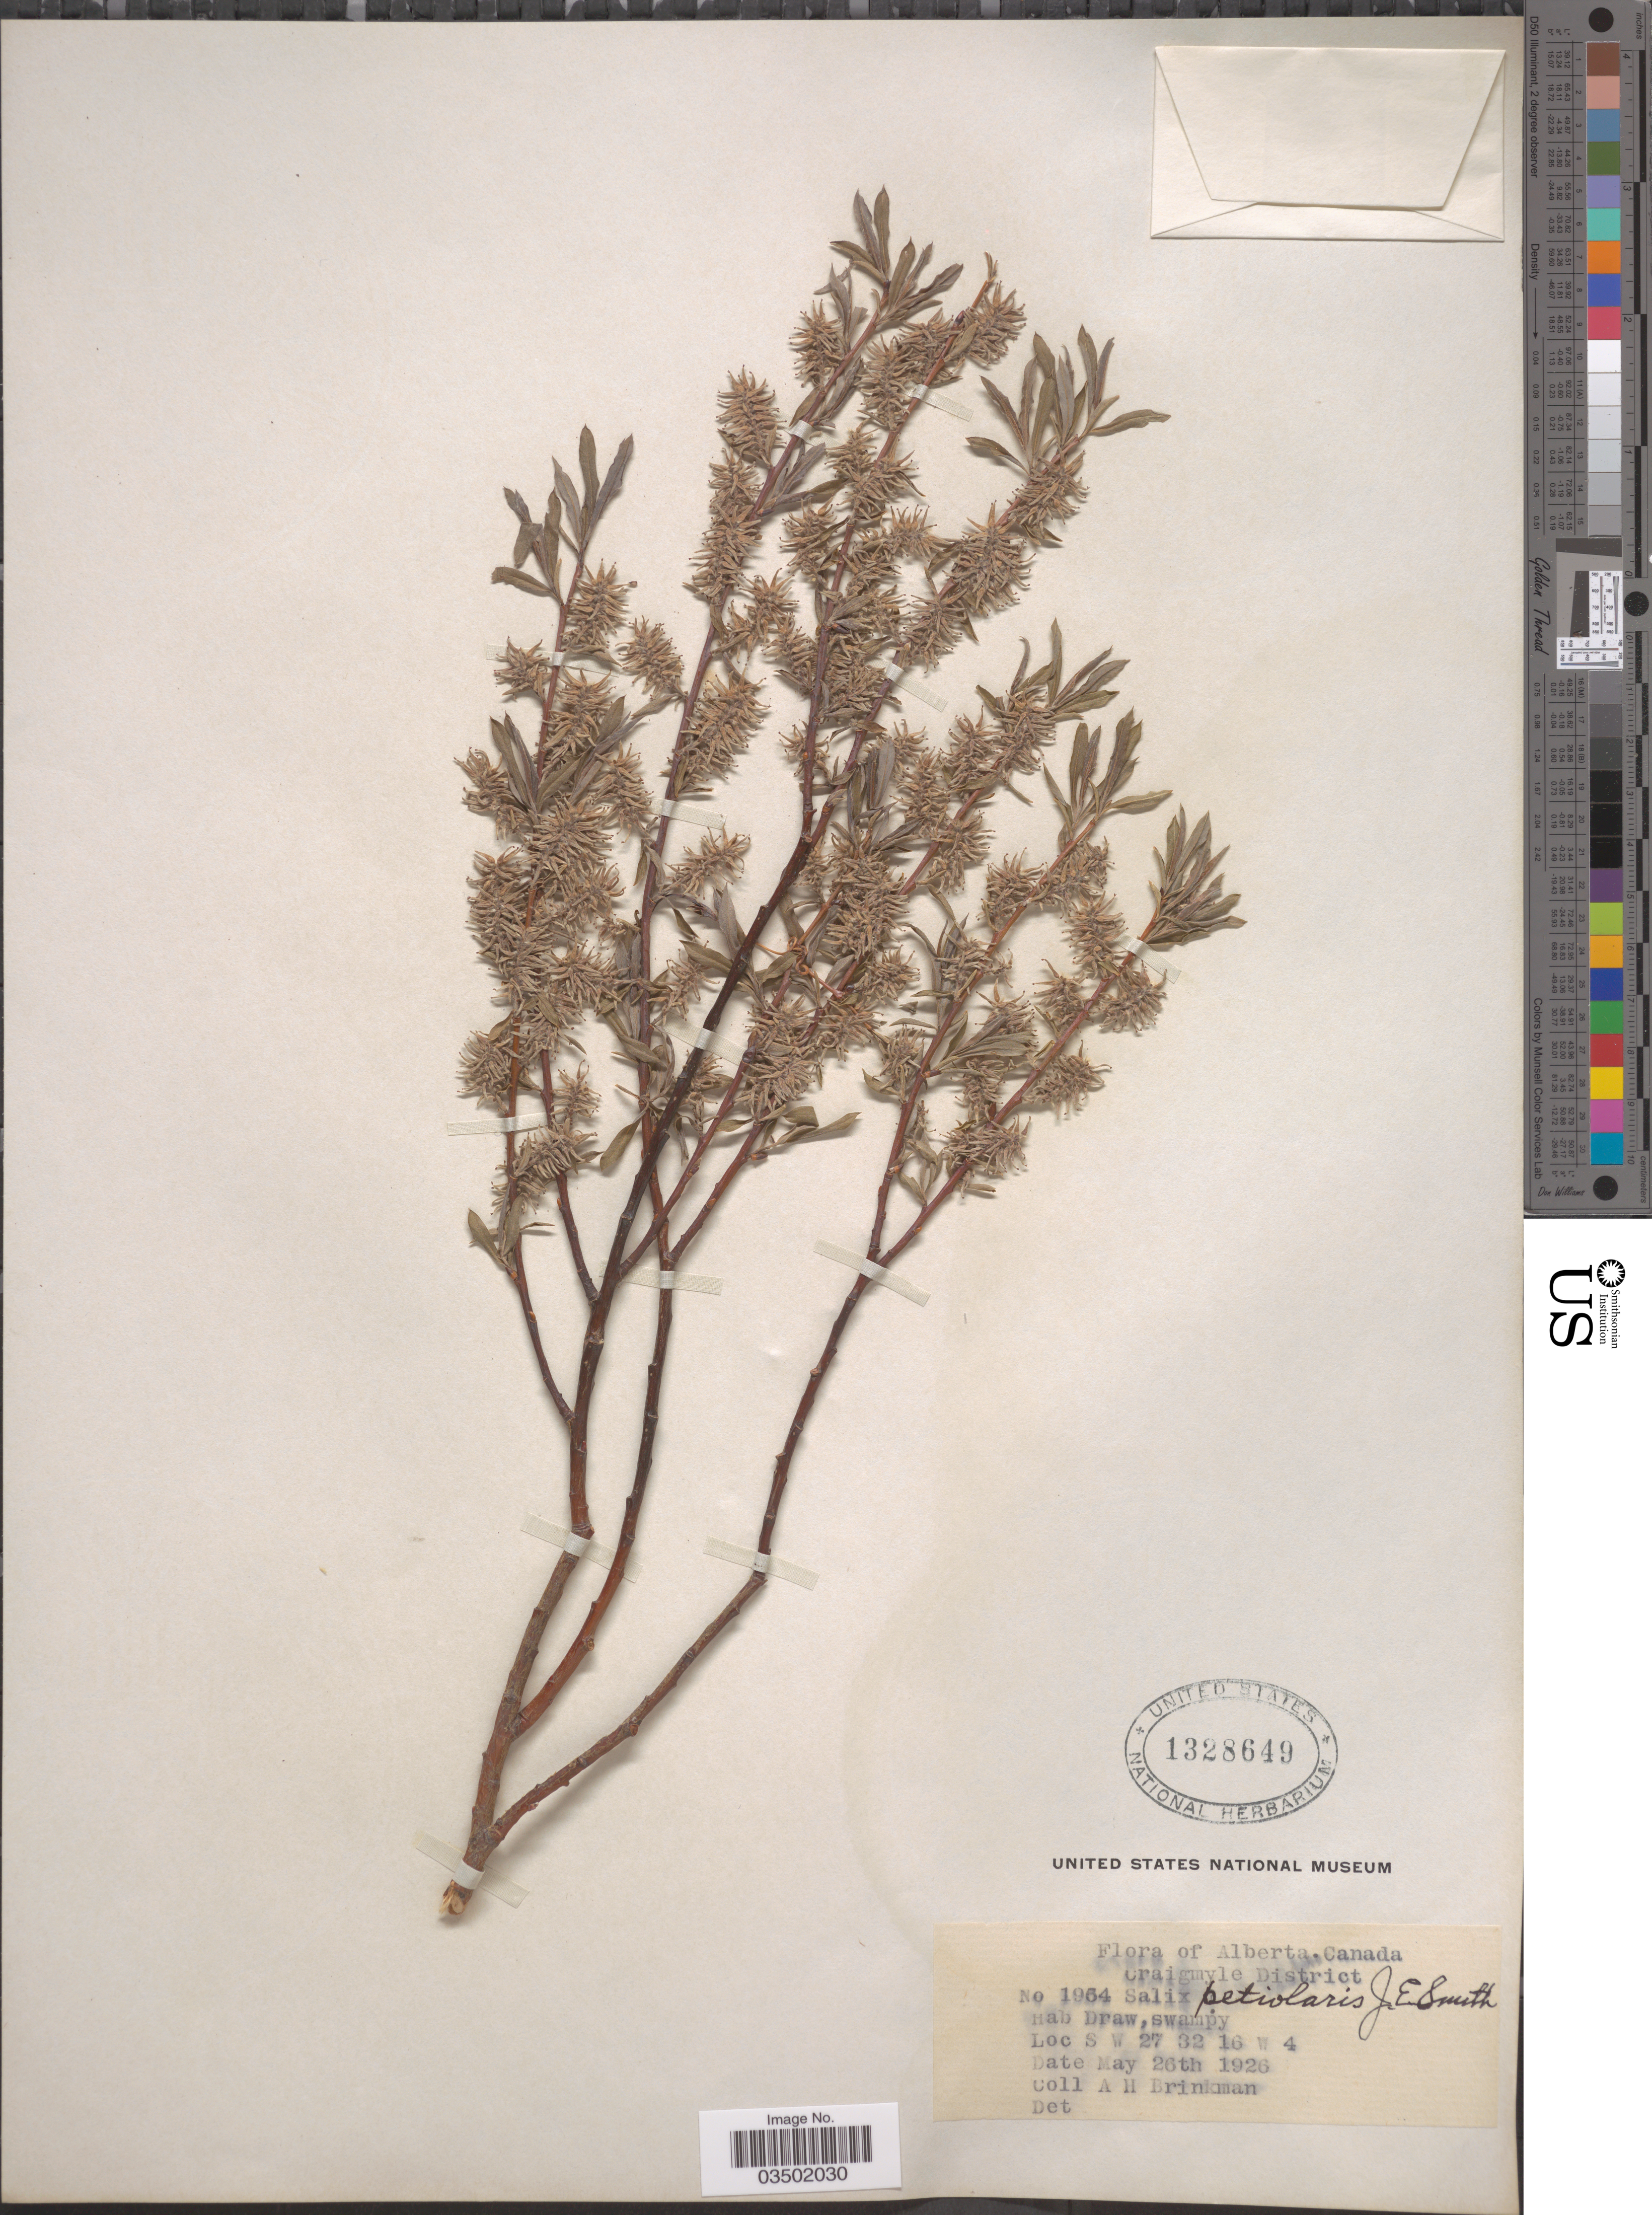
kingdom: Plantae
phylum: Tracheophyta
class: Magnoliopsida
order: Malpighiales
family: Salicaceae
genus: Salix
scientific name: Salix petiolaris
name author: Sm.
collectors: A. Brinkman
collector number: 1964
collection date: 1926-05-26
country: Canada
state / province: Alberta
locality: Craigmyle District. Draw, swampy. S W 27 32 16 W 4.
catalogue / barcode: US 1328649